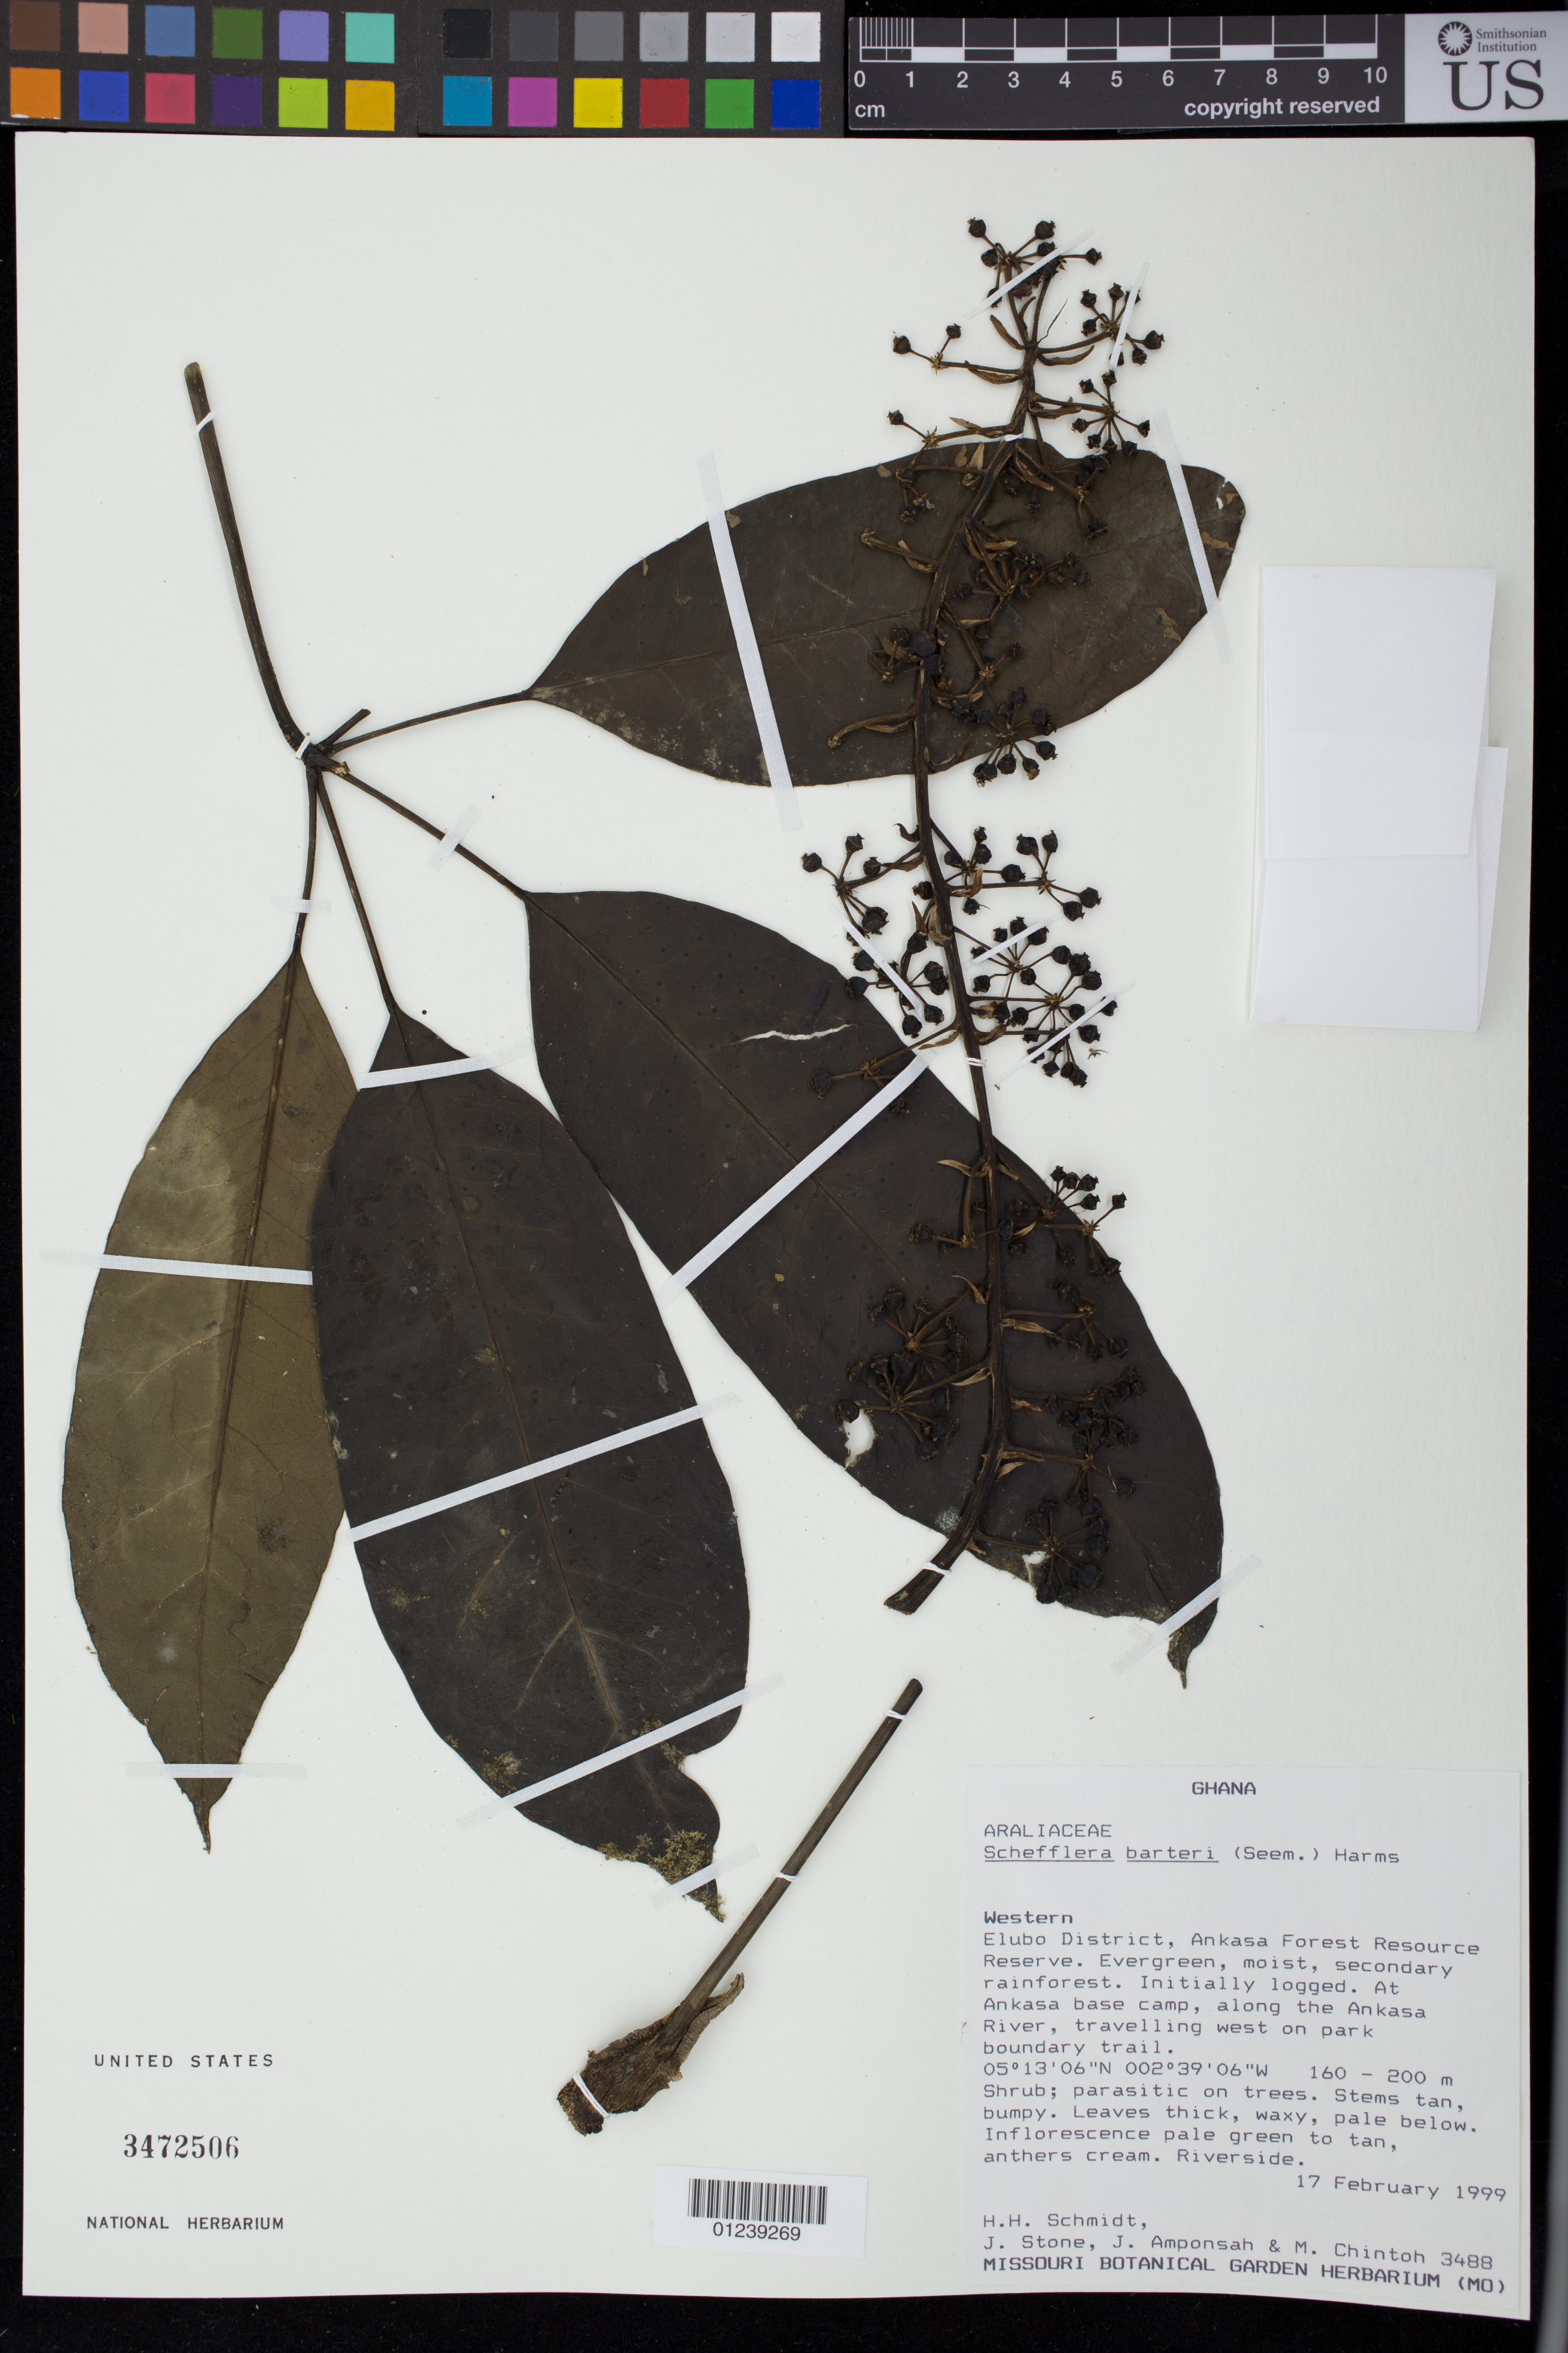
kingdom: Plantae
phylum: Tracheophyta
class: Magnoliopsida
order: Apiales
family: Araliaceae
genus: Schefflera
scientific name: Schefflera barteri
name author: (Seeman) Harms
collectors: H. H. Schmidt, J. Stone, J. Amponash & M. Chintoh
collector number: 3488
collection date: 1999-02-17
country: Ghana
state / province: Western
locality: Elubo District, Ankasa Forest Resource Reserve. Ankasa base camp, along the Ankasa River, travelling west on the park boundary trail.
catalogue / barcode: US 3472506